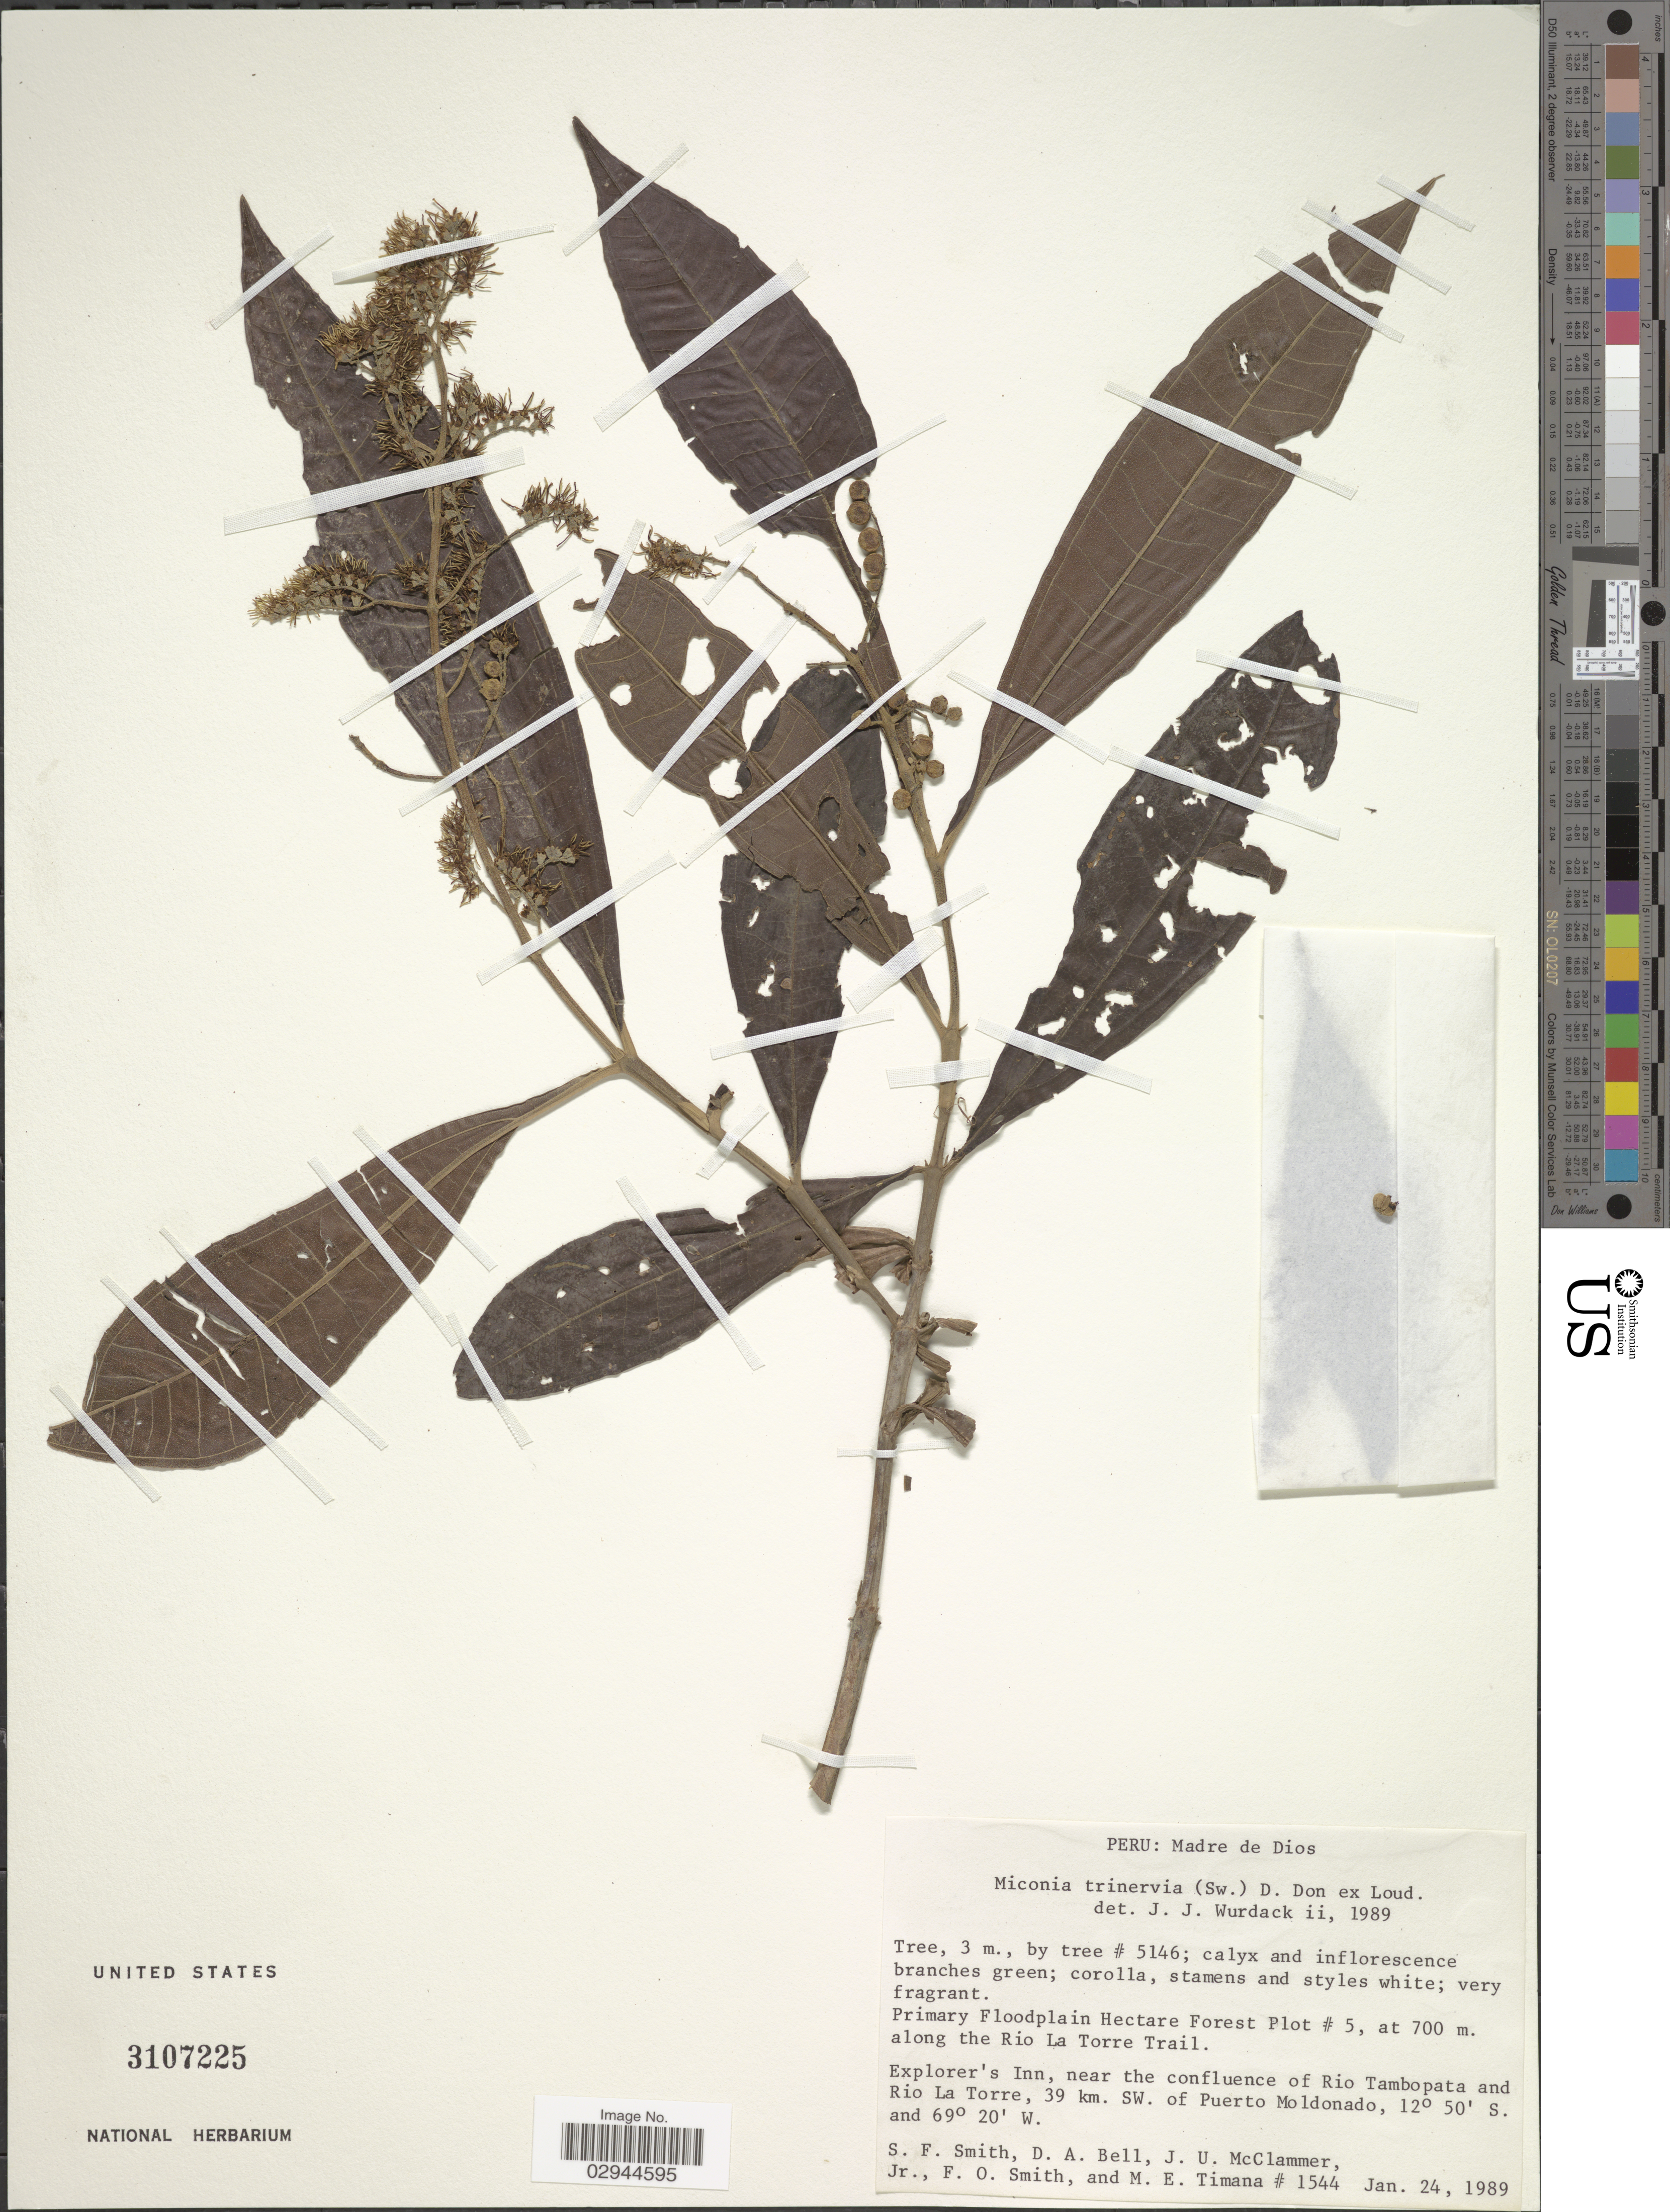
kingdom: Plantae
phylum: Tracheophyta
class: Magnoliopsida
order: Myrtales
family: Melastomataceae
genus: Miconia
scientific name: Miconia trinervia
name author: (Sw.) D. Don ex Loudon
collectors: S.F. Smith, D. A. Bell, J. McClammer & F. Smith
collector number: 1544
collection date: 1989-01-24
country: Peru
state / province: Madre de Dios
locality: Primary Floodplain Hectare Forest Plot #5, along the Rio La Torre Trail, Explorer's Inn, near the confluence of Rio Tambopata and Rio La Torre, 39 km. SW. of Puerto Moldonado.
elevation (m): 700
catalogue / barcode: US 3107225